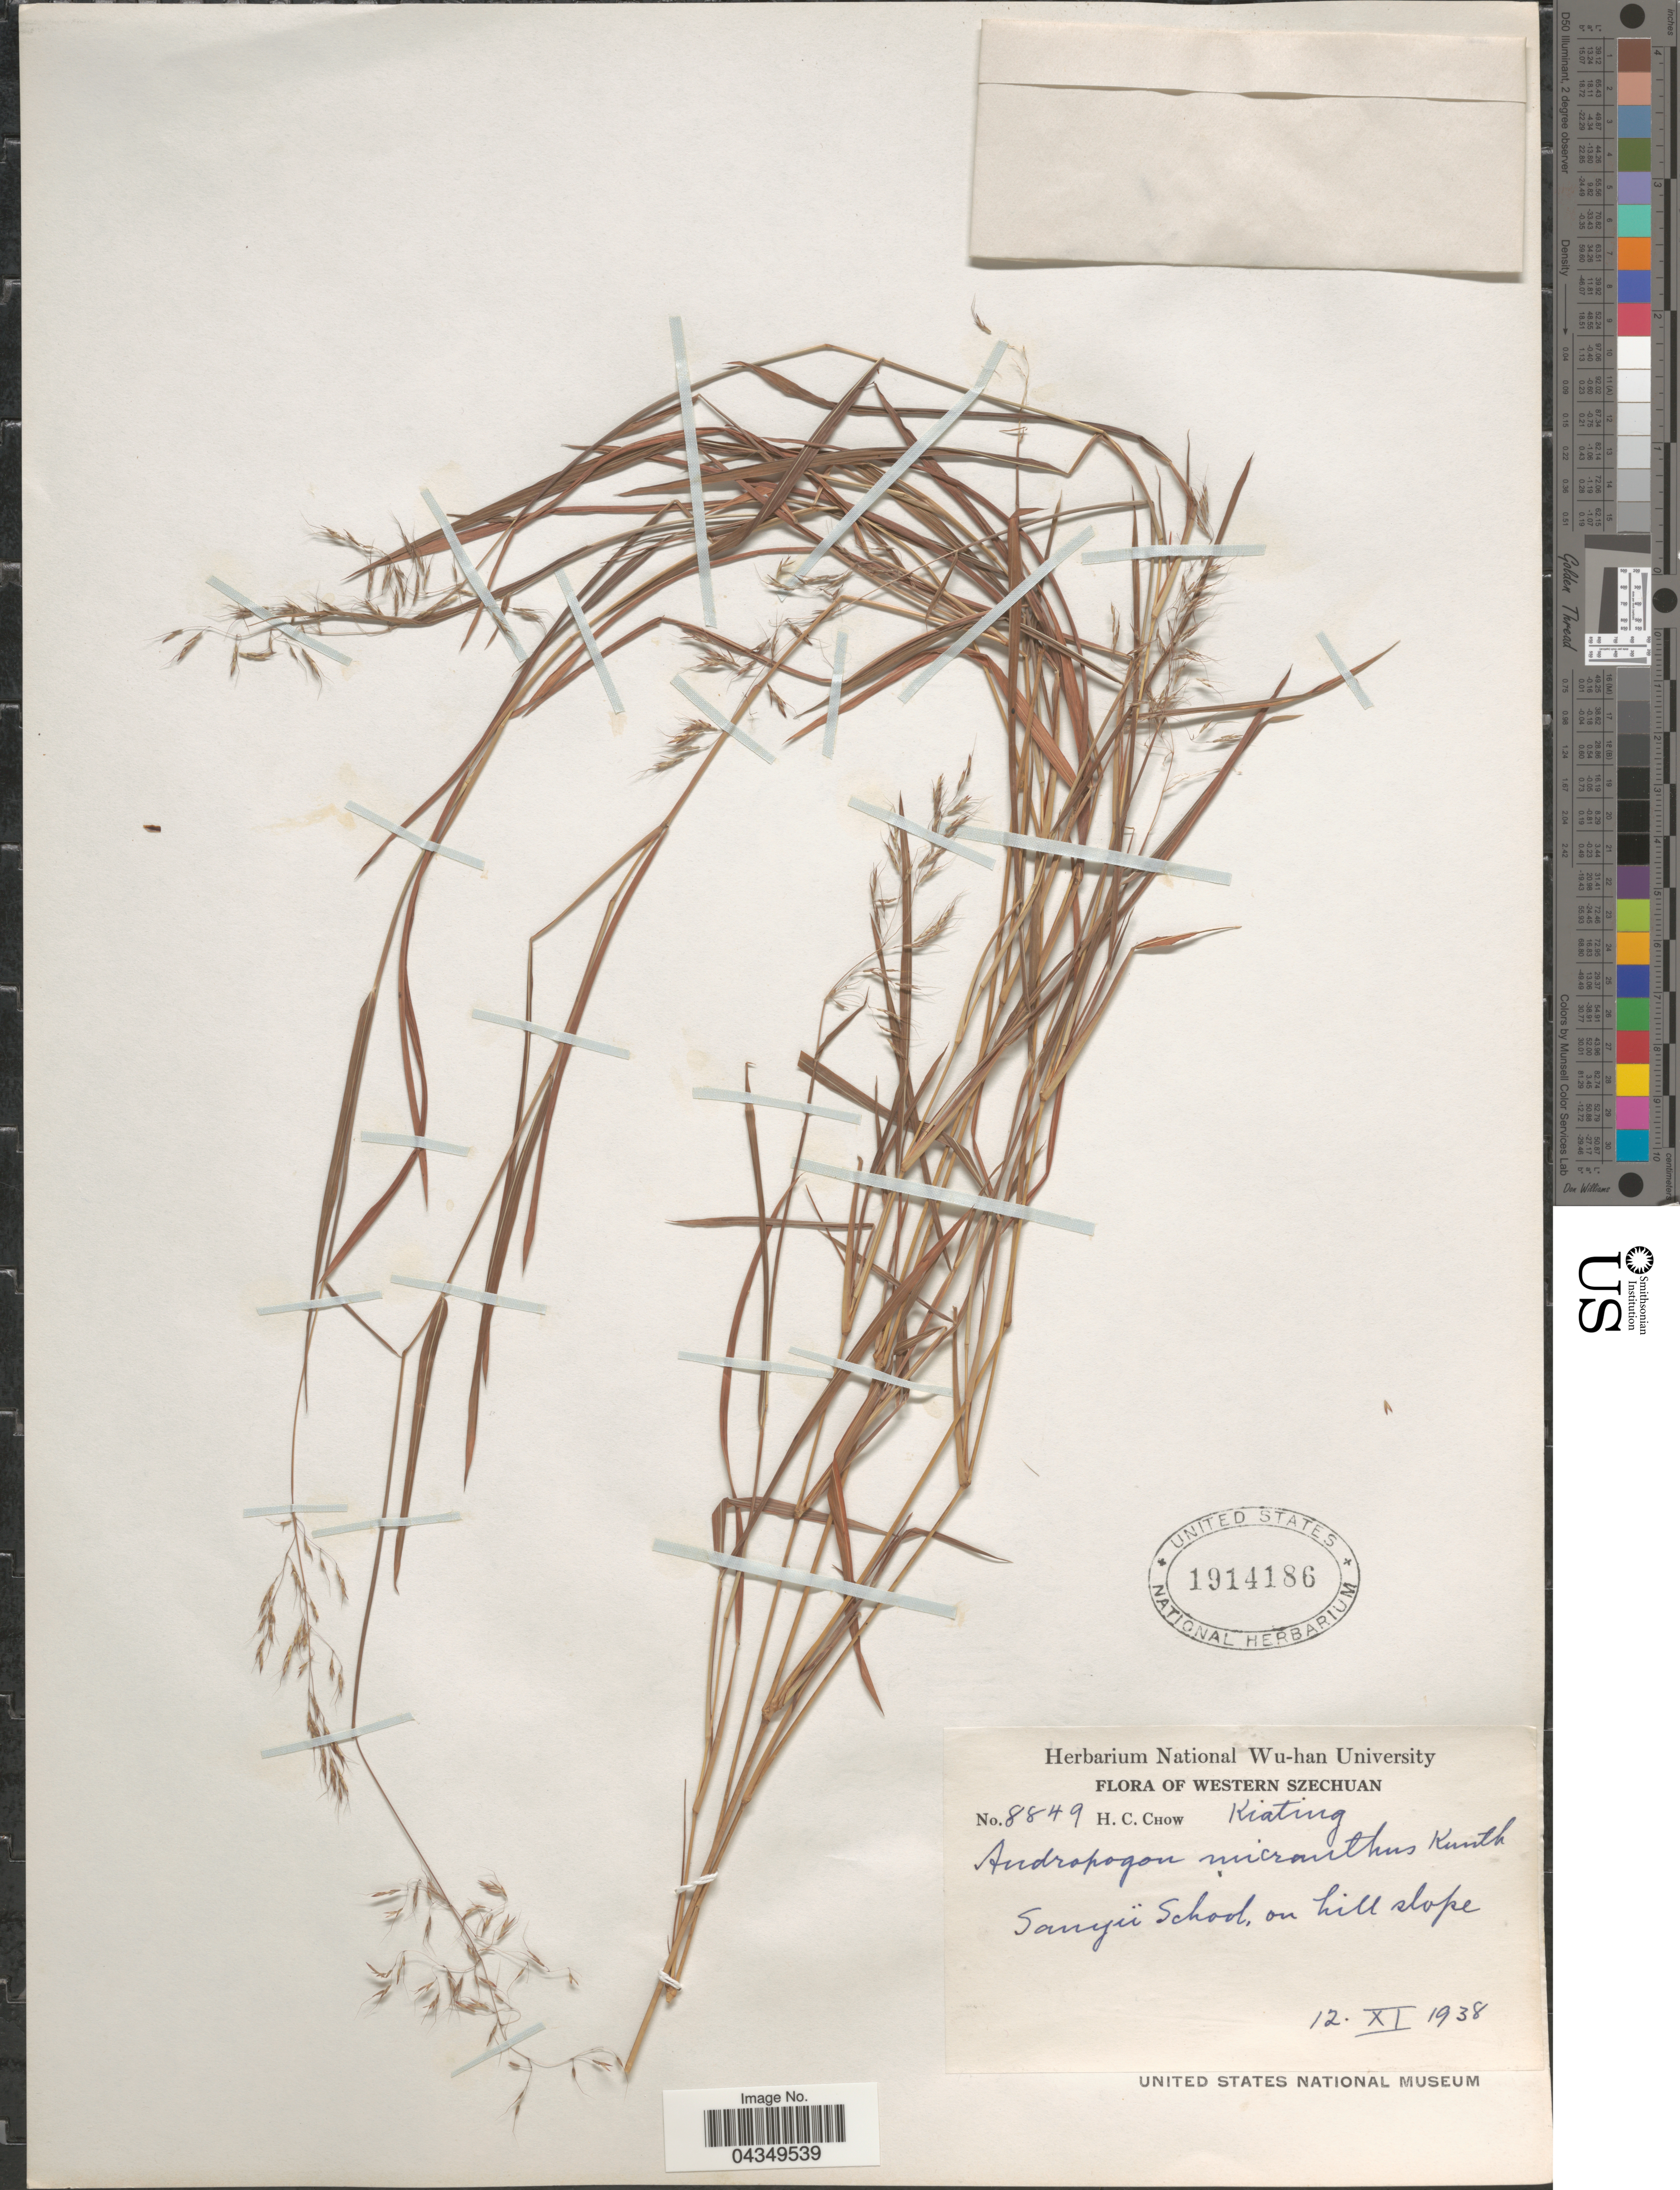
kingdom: Plantae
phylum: Tracheophyta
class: Liliopsida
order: Poales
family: Poaceae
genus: Capillipedium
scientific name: Capillipedium parviflorum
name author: (R. Br.) Stapf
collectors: H. Chow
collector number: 8849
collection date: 1938-11-12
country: China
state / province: Sichuan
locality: Western Szechuan. Kiating. Sanyu School, on hill slope.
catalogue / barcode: US 1914186